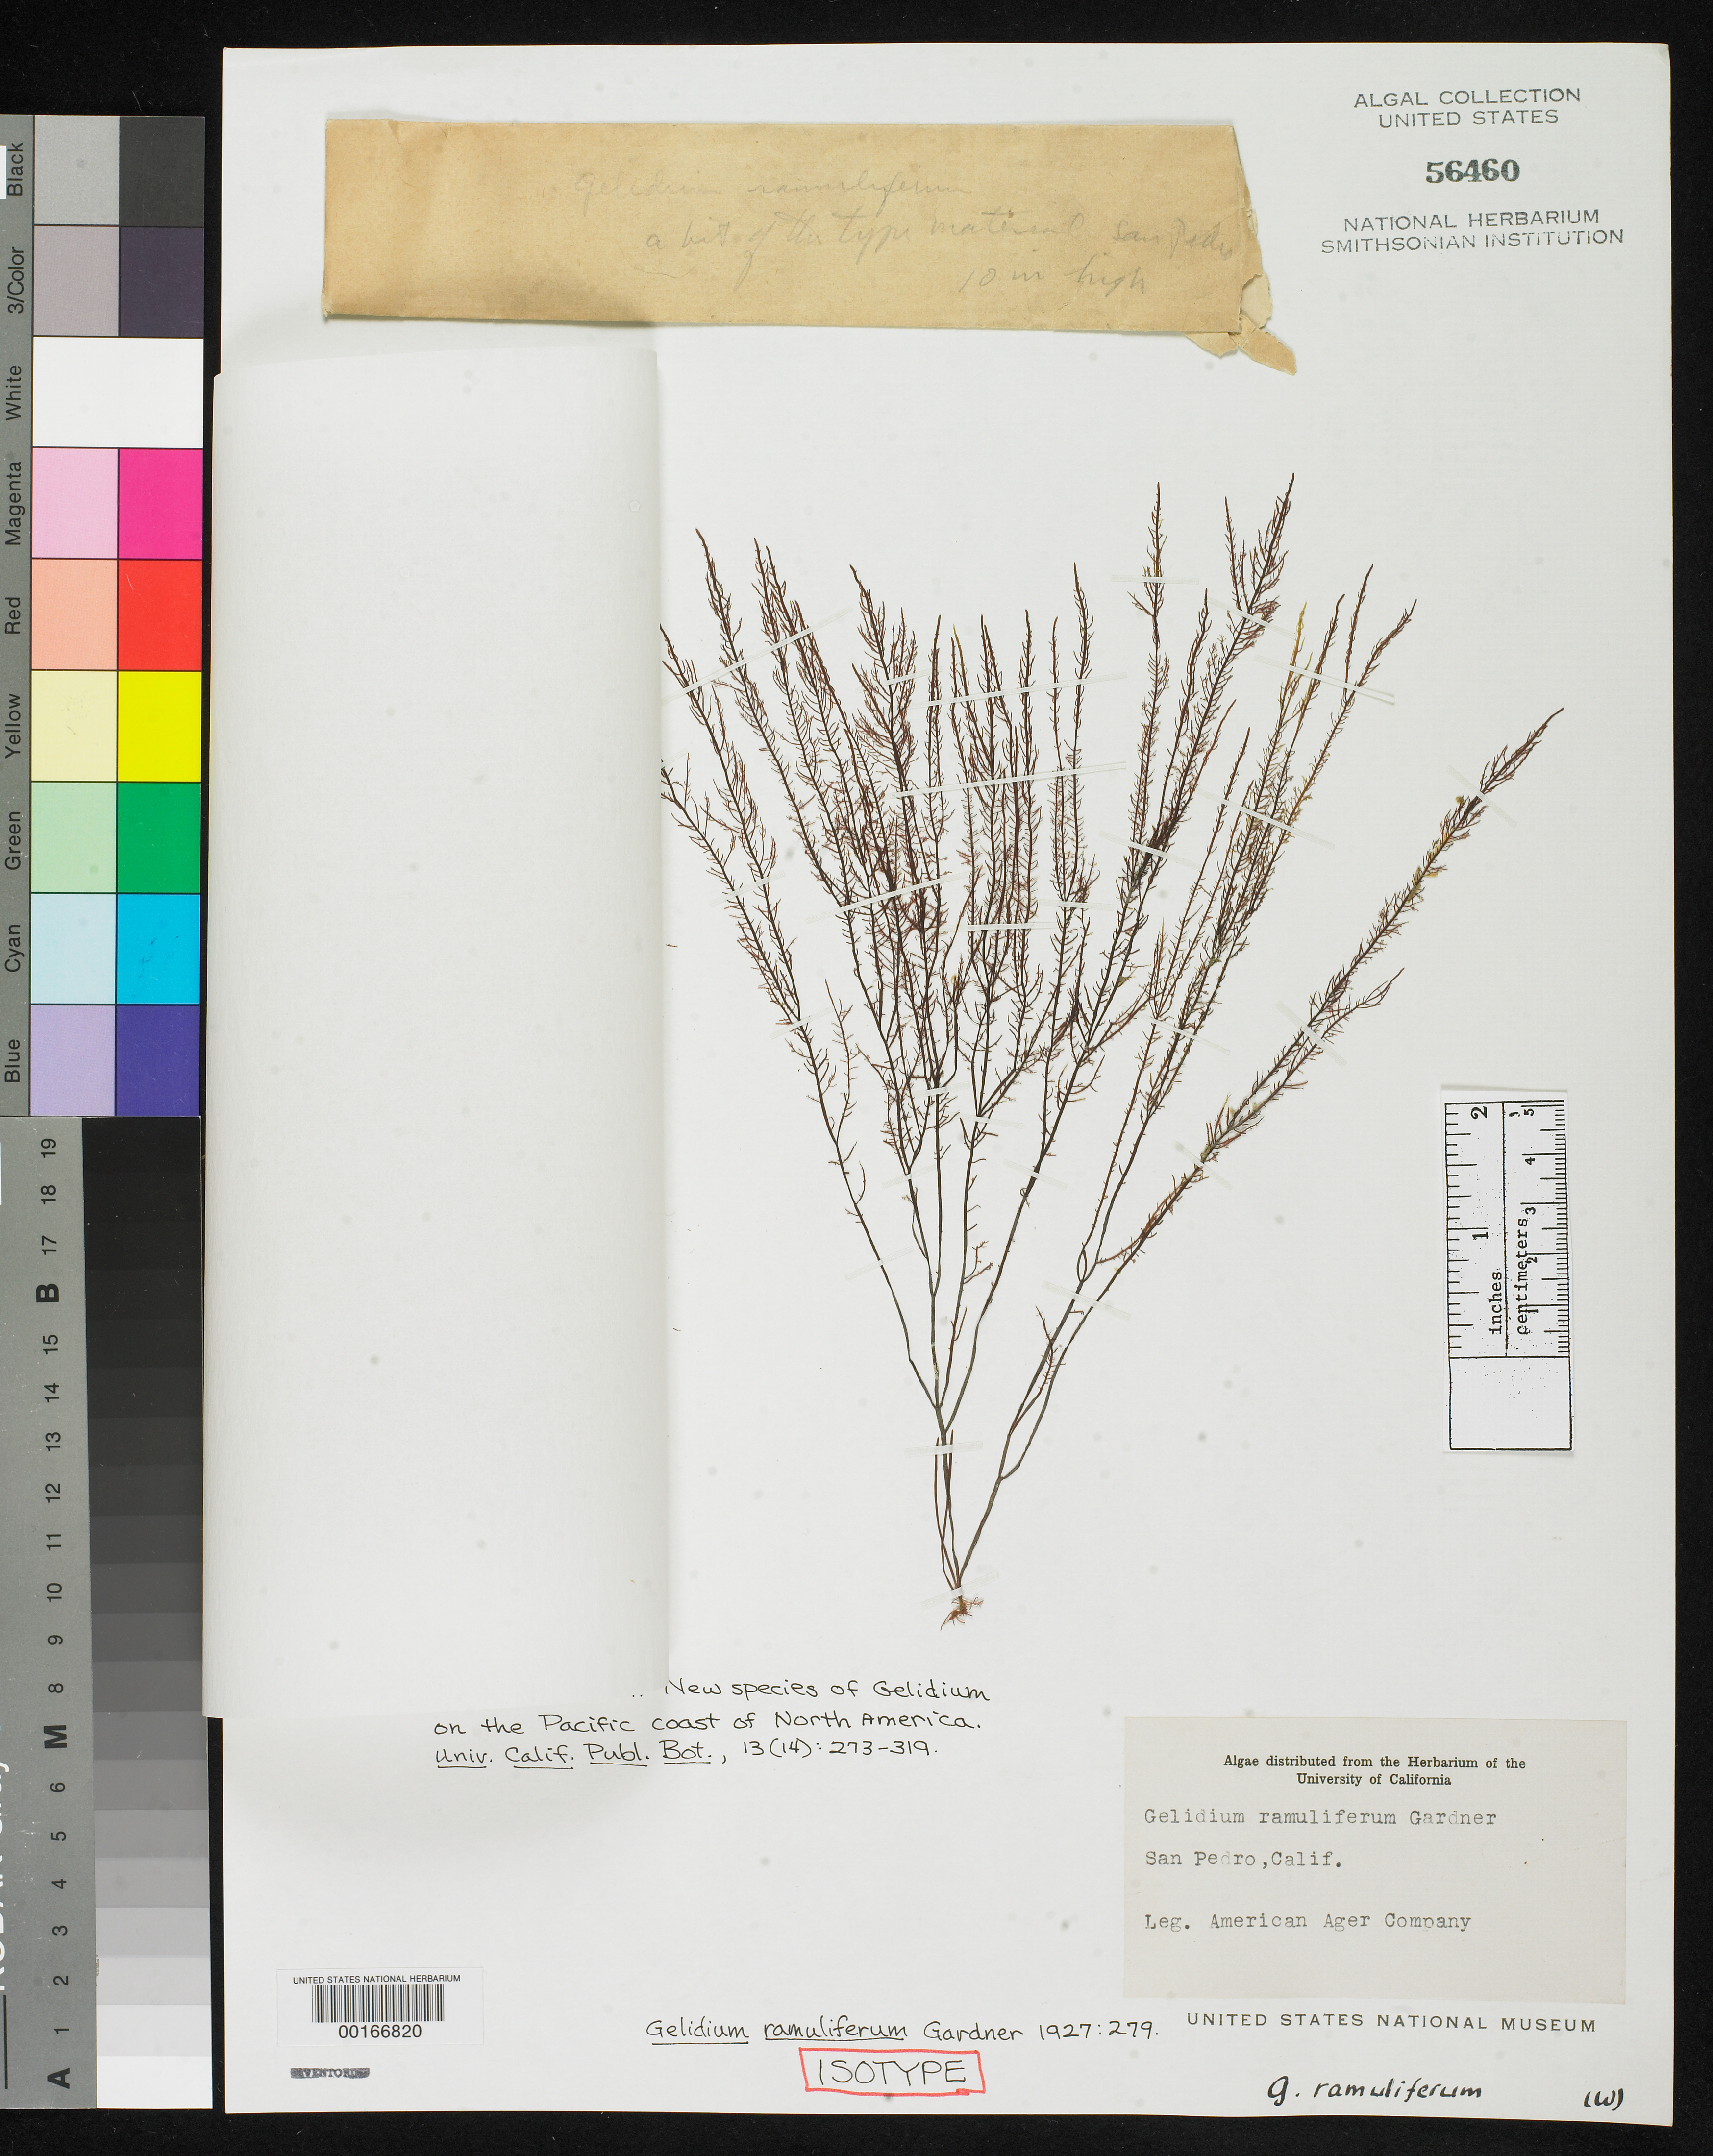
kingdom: Plantae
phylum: Rhodophyta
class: Florideophyceae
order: Gelidiales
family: Gelidiaceae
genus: Gelidium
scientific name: Gelidium ramuliferum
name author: N.L. Gardner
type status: Isotype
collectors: American Agar Company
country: United States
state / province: California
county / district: Los Angeles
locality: San Pedro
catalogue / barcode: US 56460